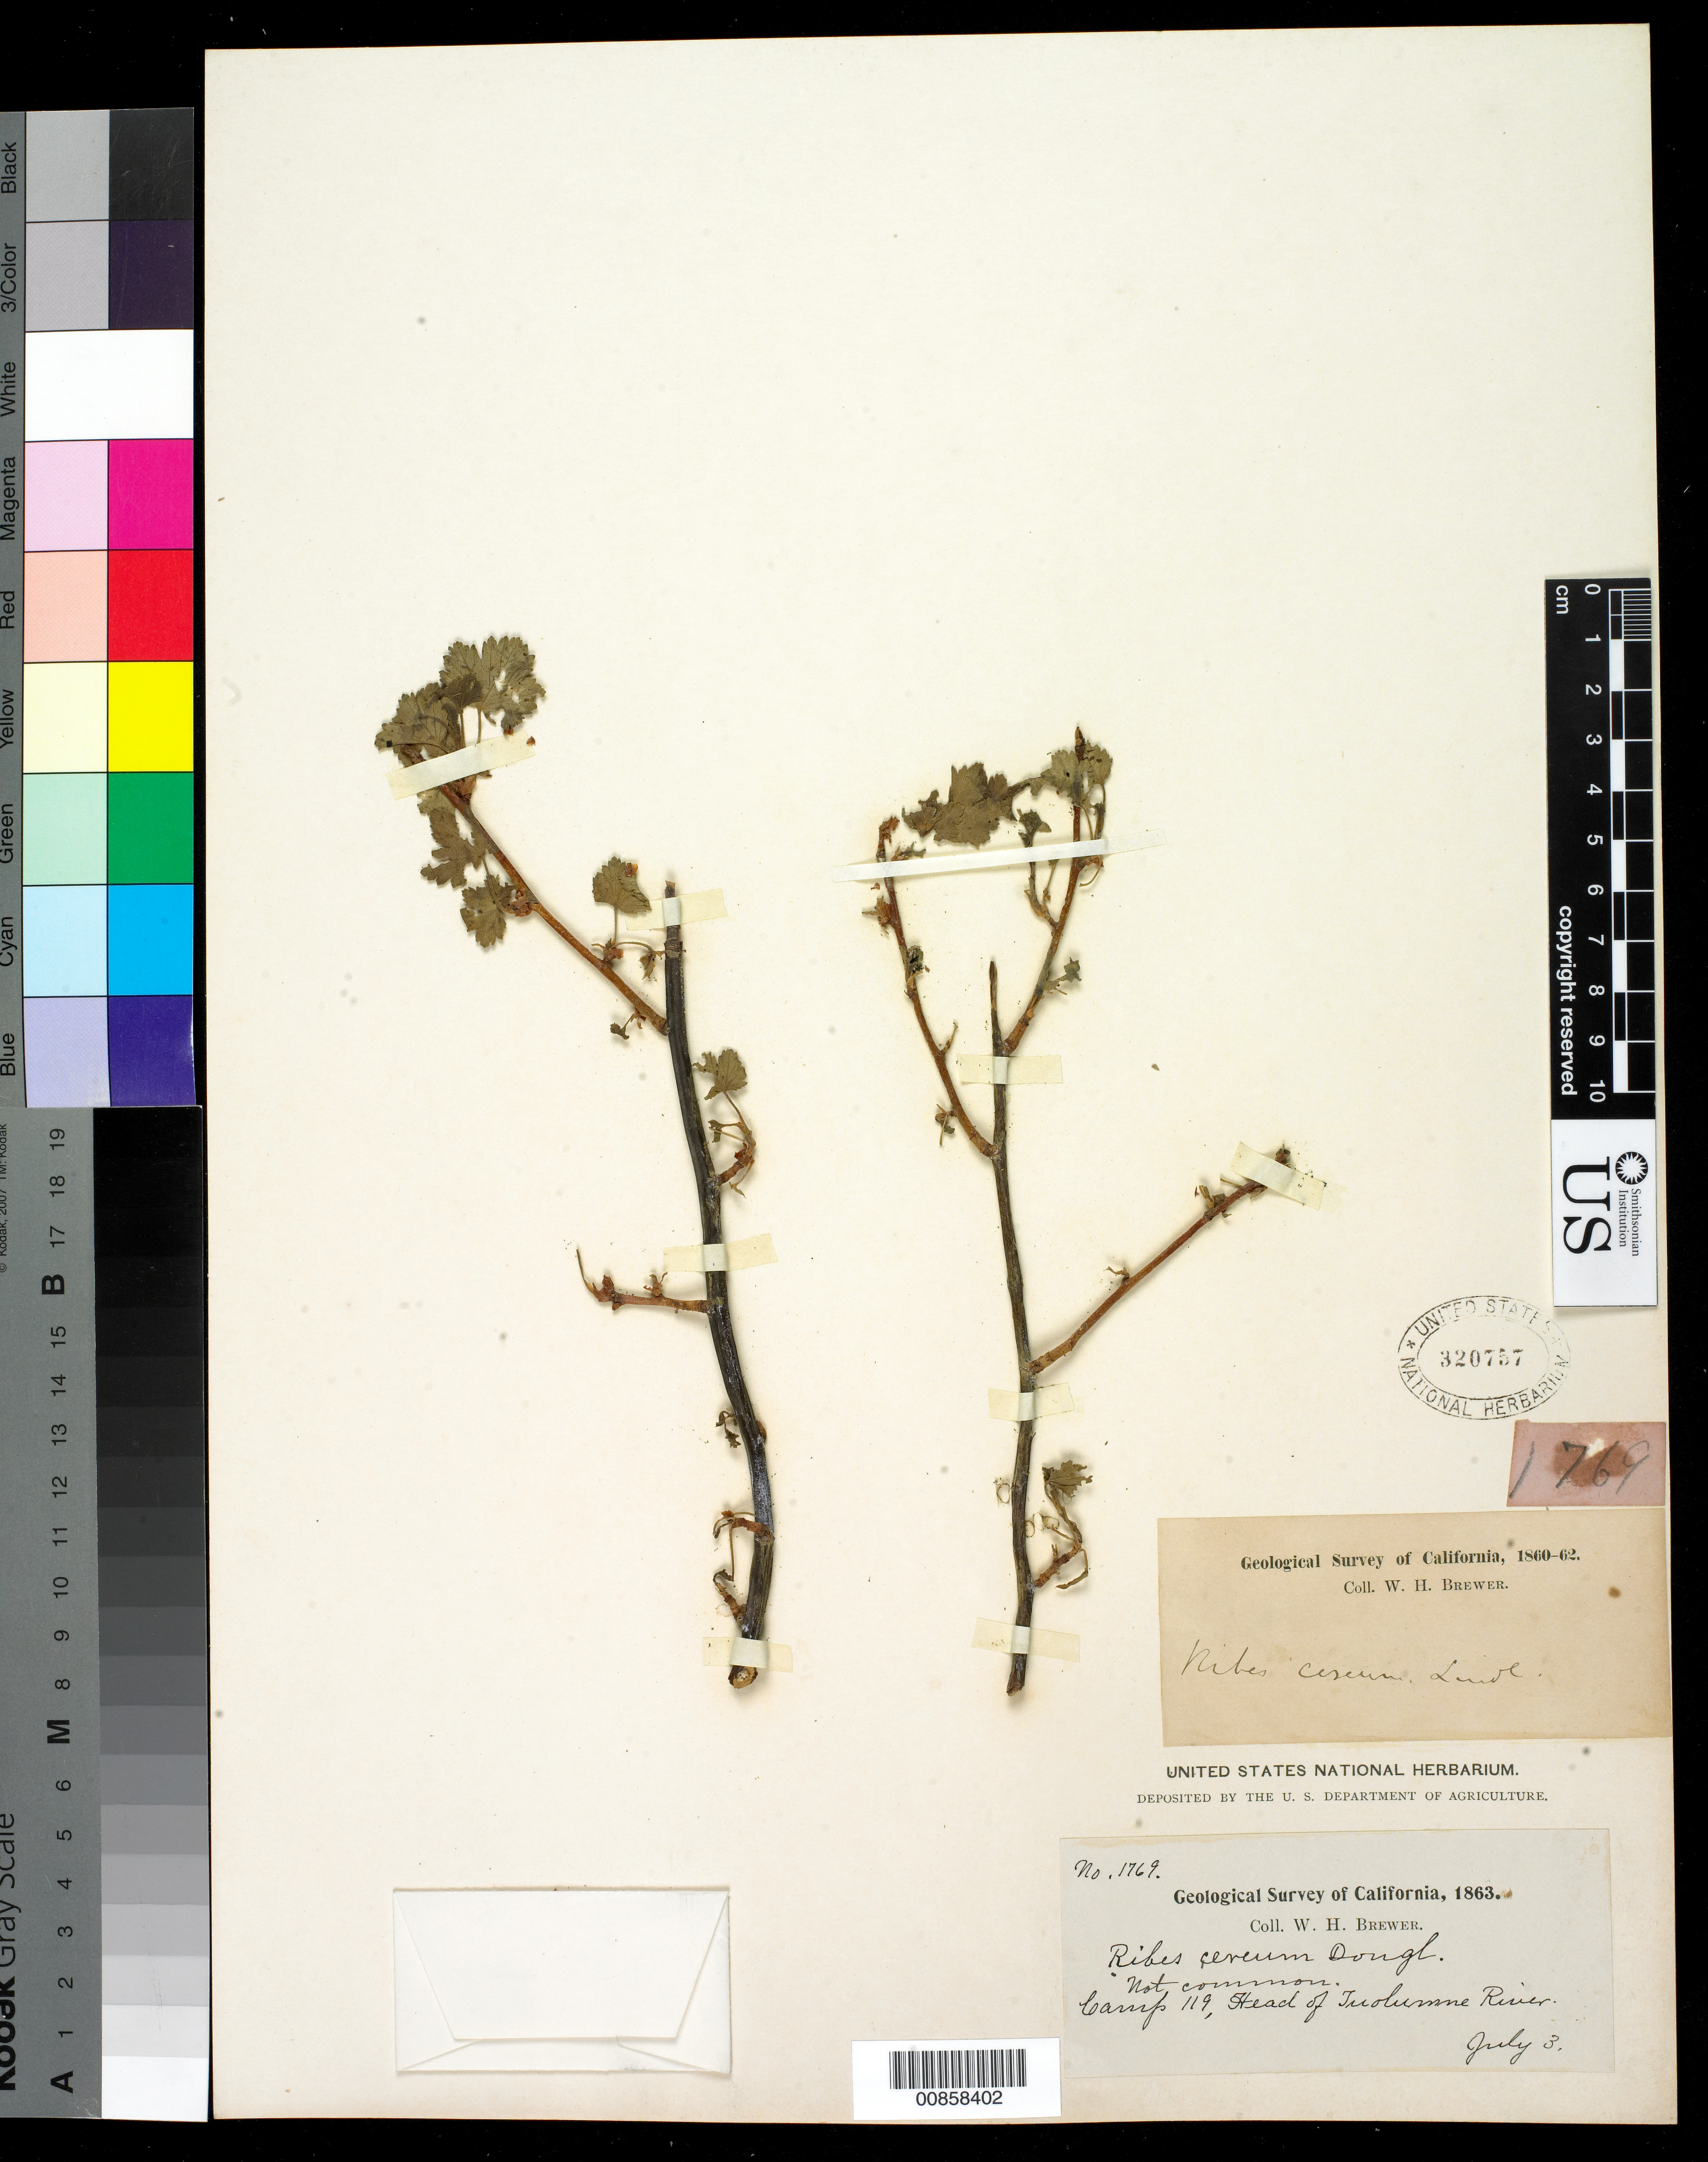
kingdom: Plantae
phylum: Tracheophyta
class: Magnoliopsida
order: Saxifragales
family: Grossulariaceae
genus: Ribes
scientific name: Ribes cereum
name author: Douglas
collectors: W. H. Brewer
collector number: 1769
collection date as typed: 03 Jul 1863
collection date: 1863-07-03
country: United States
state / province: California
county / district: Tuolumne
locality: Camp 119, Head of Tuolumne River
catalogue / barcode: US 320757